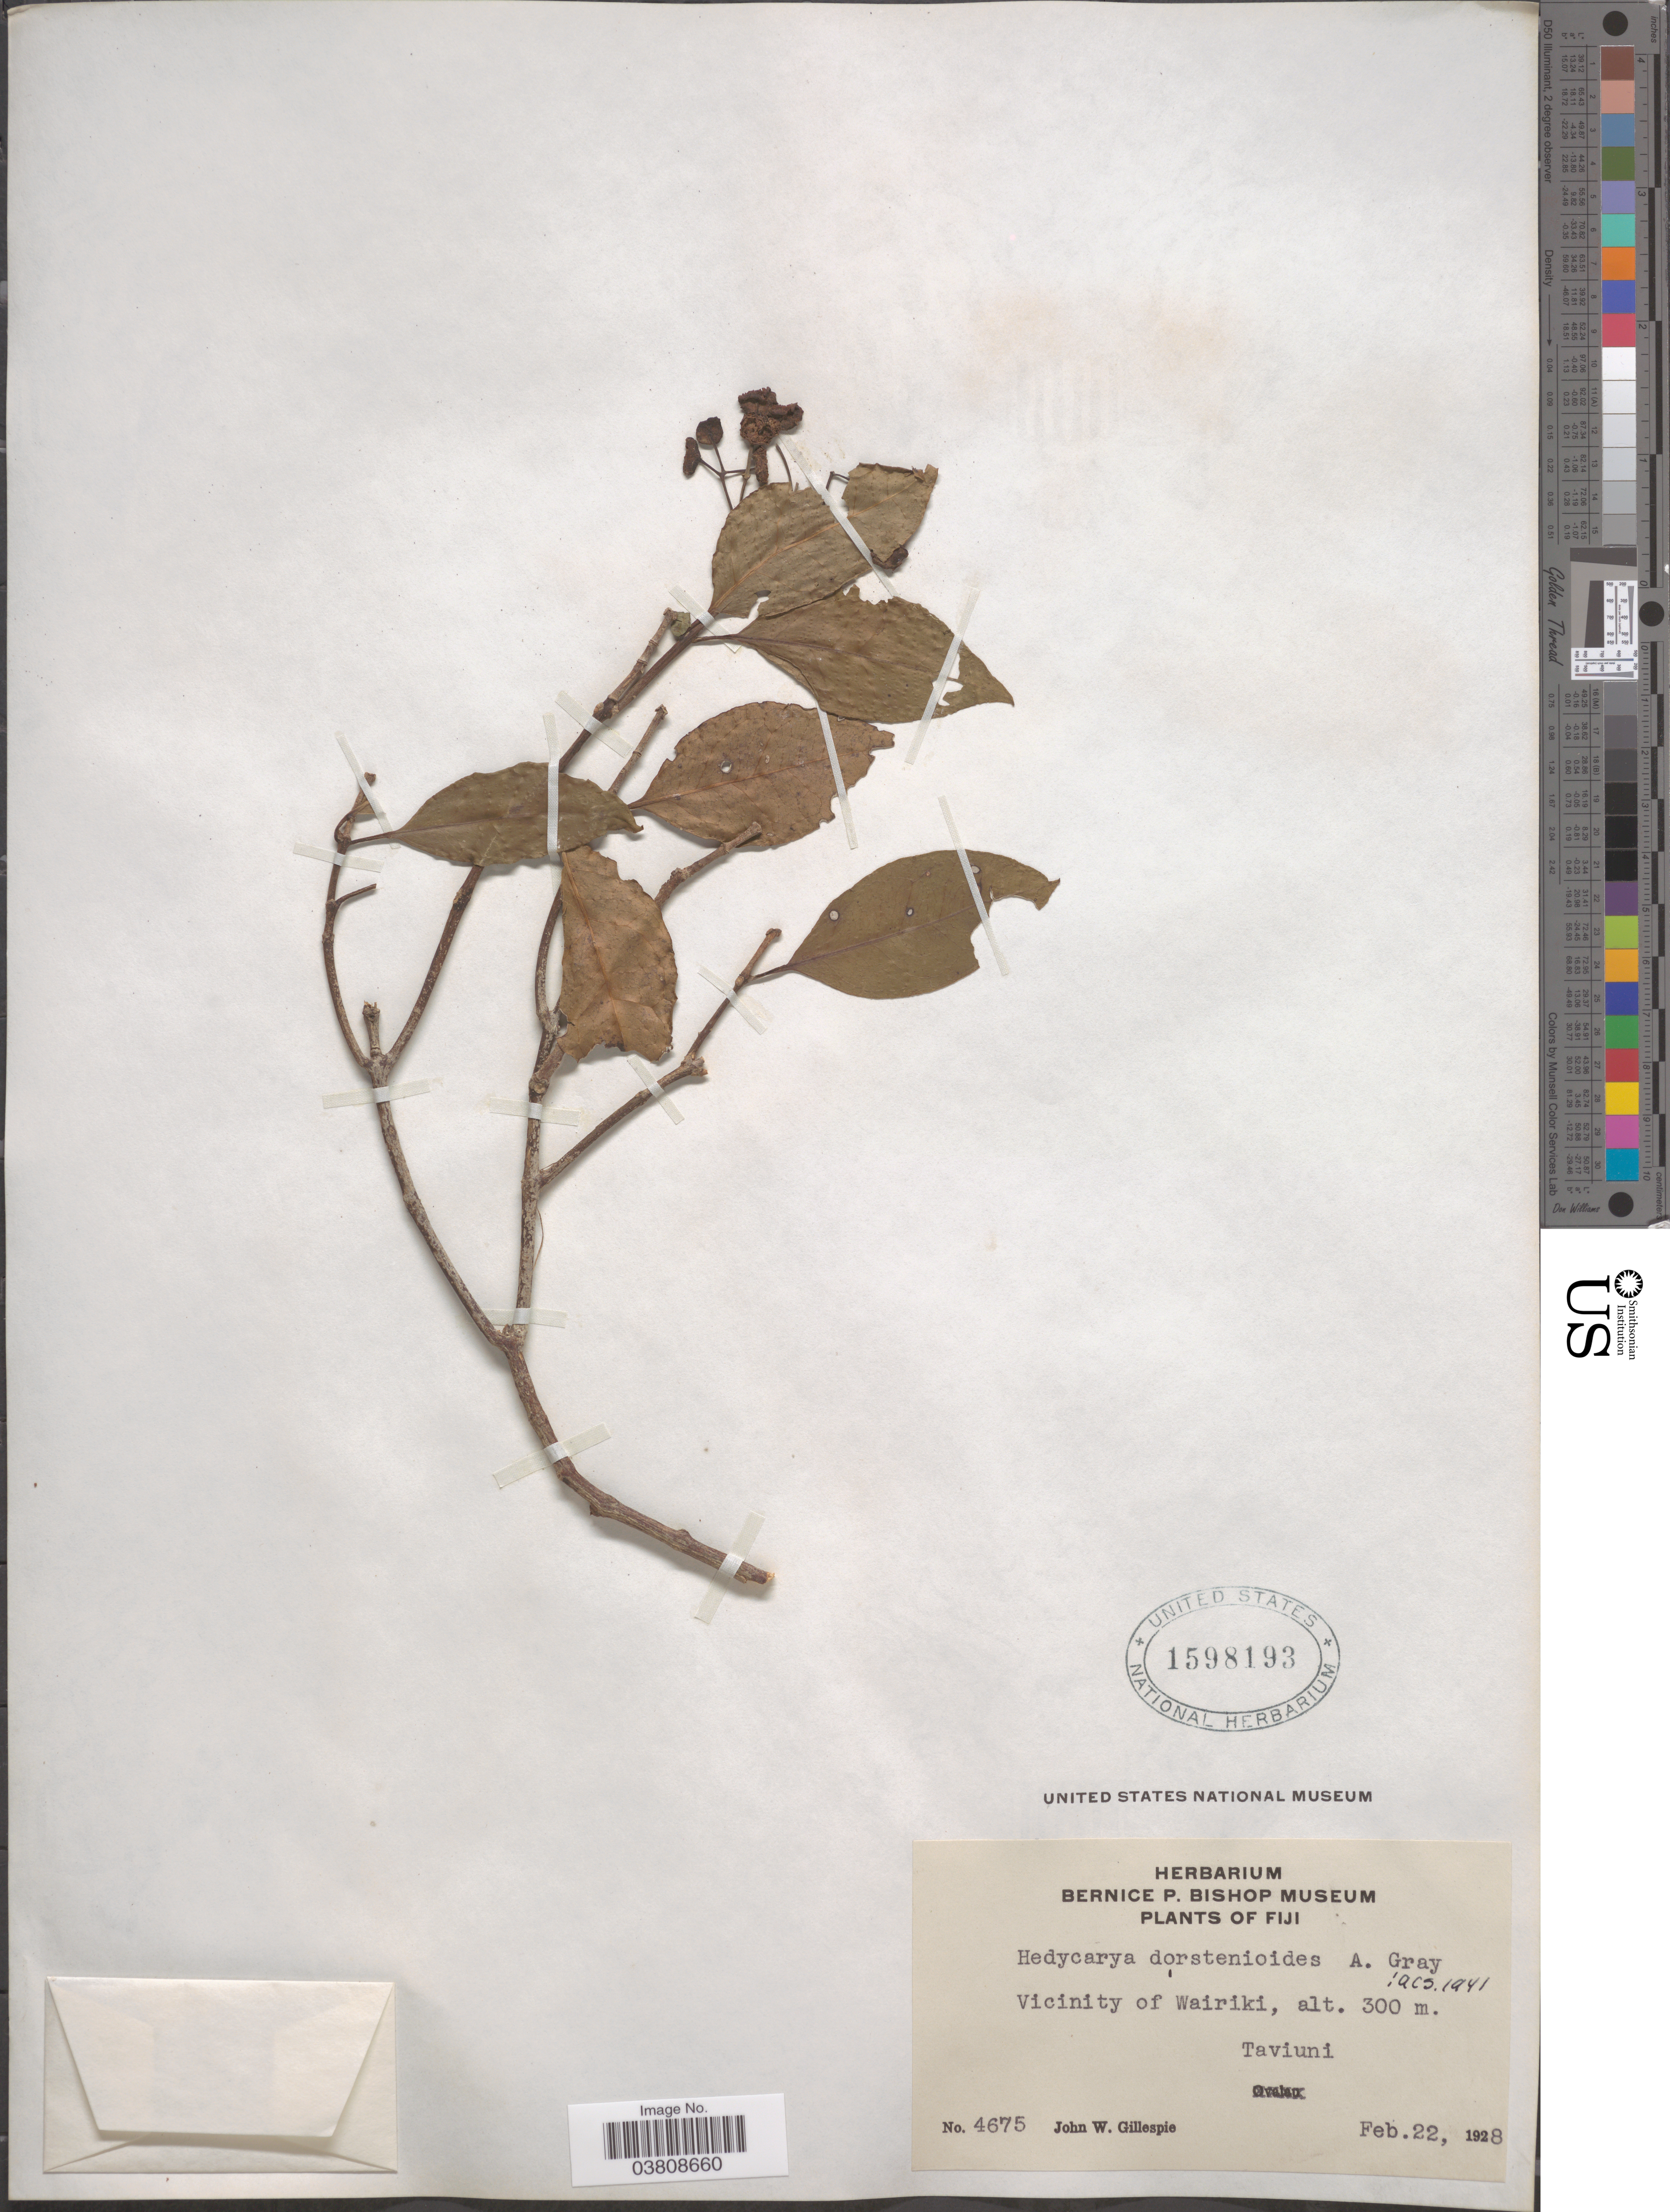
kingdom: Plantae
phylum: Tracheophyta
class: Magnoliopsida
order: Laurales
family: Monimiaceae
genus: Hedycarya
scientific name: Hedycarya dorstenioides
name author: A. Gray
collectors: J. W. Gillespie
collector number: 4675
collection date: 1928-02-22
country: Fiji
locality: Vicinity of Wairiki. Taviuni.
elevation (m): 300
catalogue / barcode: US 1598193